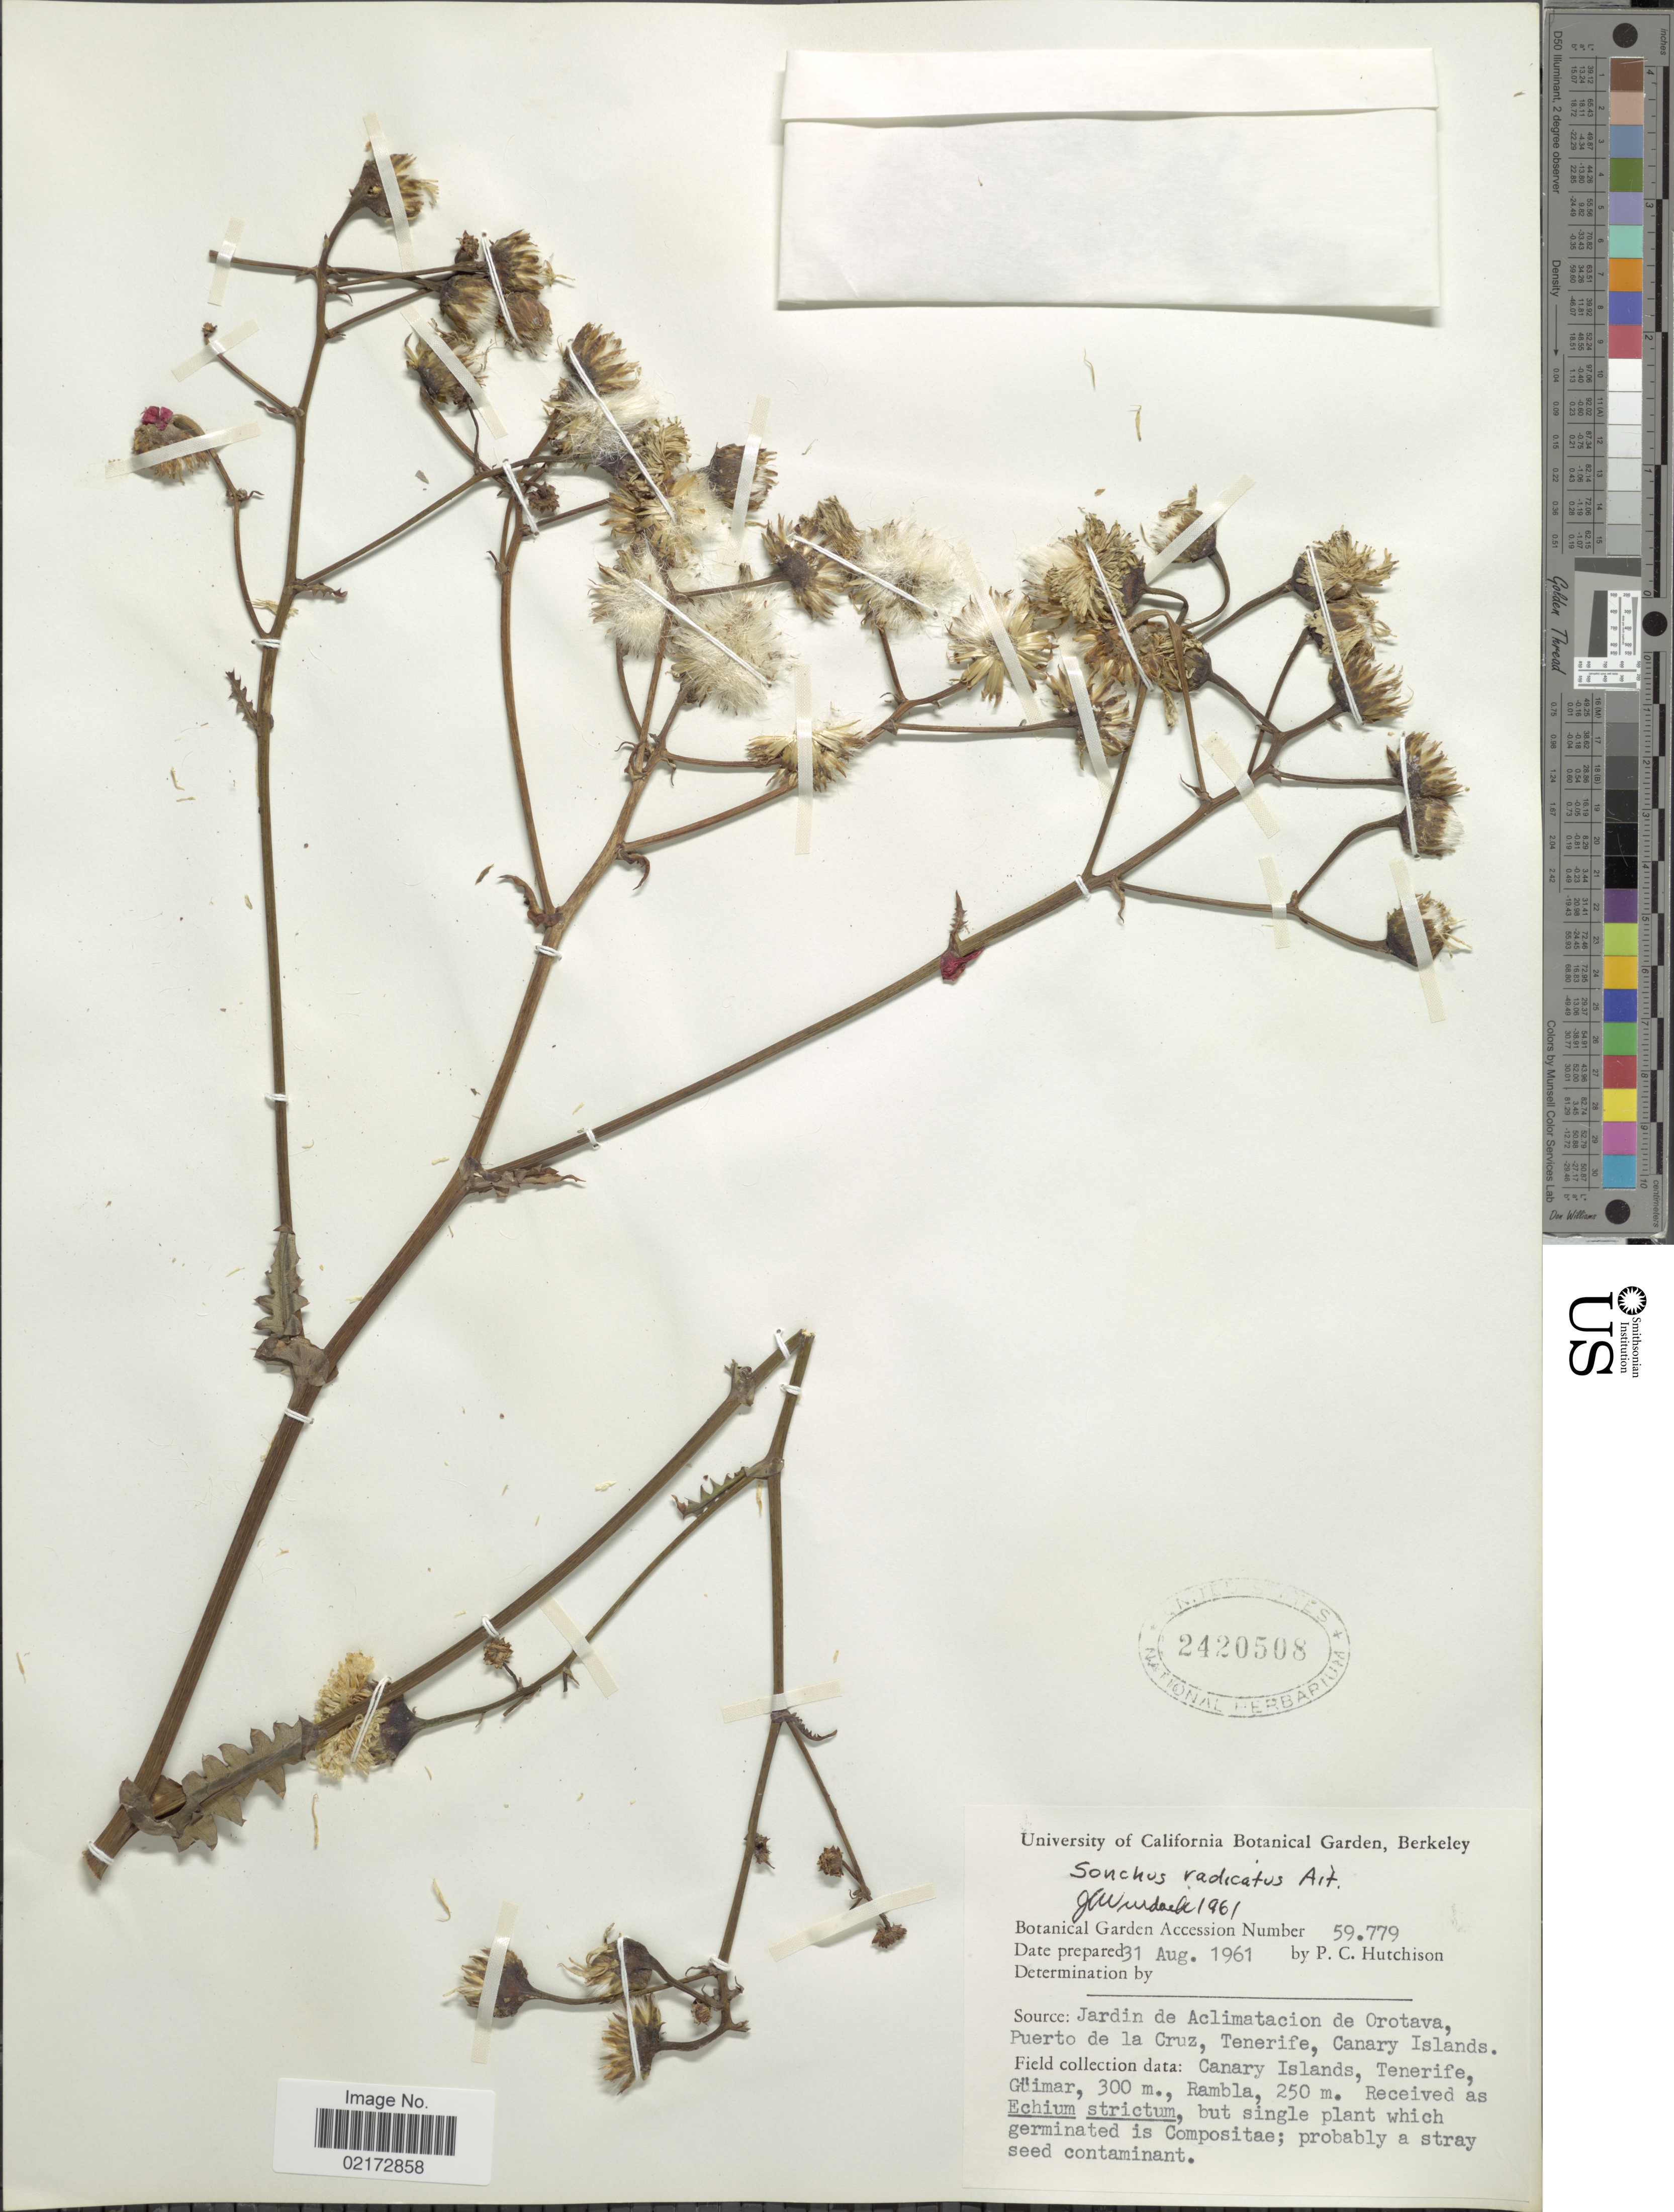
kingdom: Plantae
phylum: Tracheophyta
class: Magnoliopsida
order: Asterales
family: Asteraceae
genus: Sonchus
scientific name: Sonchus radicatus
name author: Aiton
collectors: P. C. Hutchison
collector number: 59779?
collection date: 1961-08-31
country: United States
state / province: California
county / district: Alameda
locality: University of California Botanical Garden, Berkeley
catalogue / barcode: US 2420508